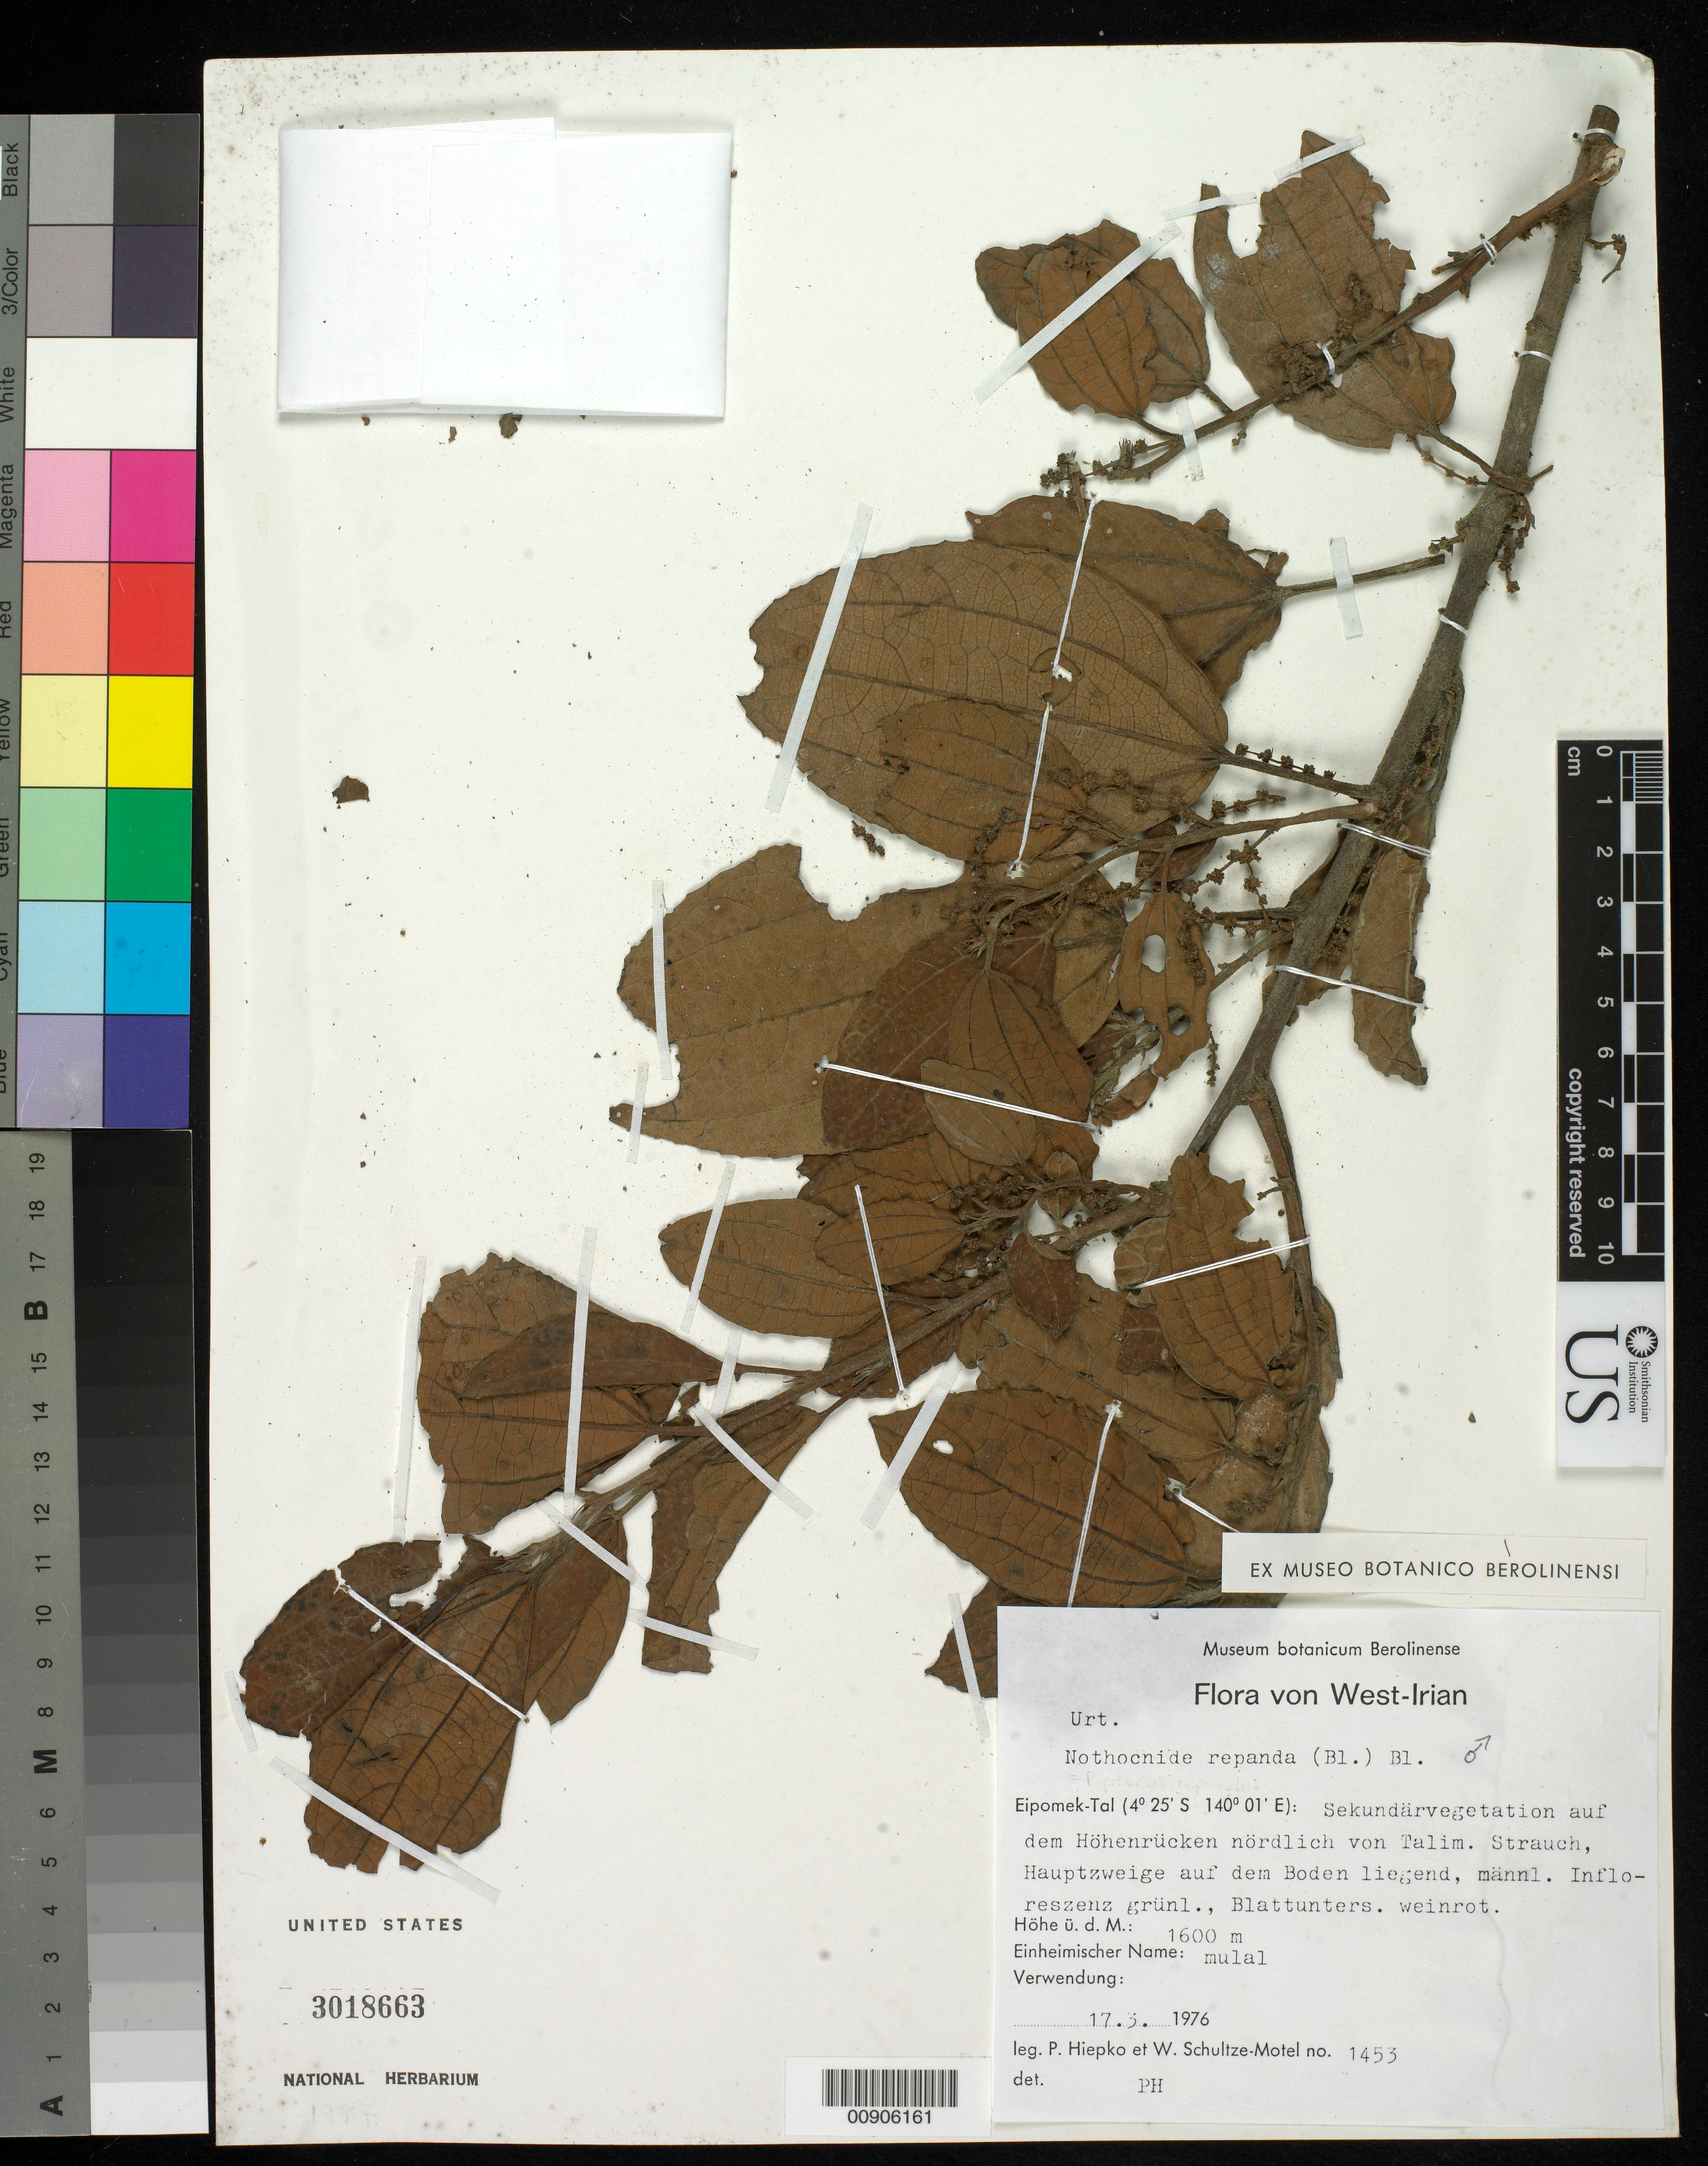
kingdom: Plantae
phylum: Tracheophyta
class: Magnoliopsida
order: Rosales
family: Urticaceae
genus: Nothocnide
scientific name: Nothocnide repanda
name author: (Blume) Blume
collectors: P. H. Hiepko & W. Schultze-Motel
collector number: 1453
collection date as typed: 17 Mar 1976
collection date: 1976-03-17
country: Indonesia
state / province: Papua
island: New Guinea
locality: Eipomek Valley. Irian Barat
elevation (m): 1600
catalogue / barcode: US 3018663